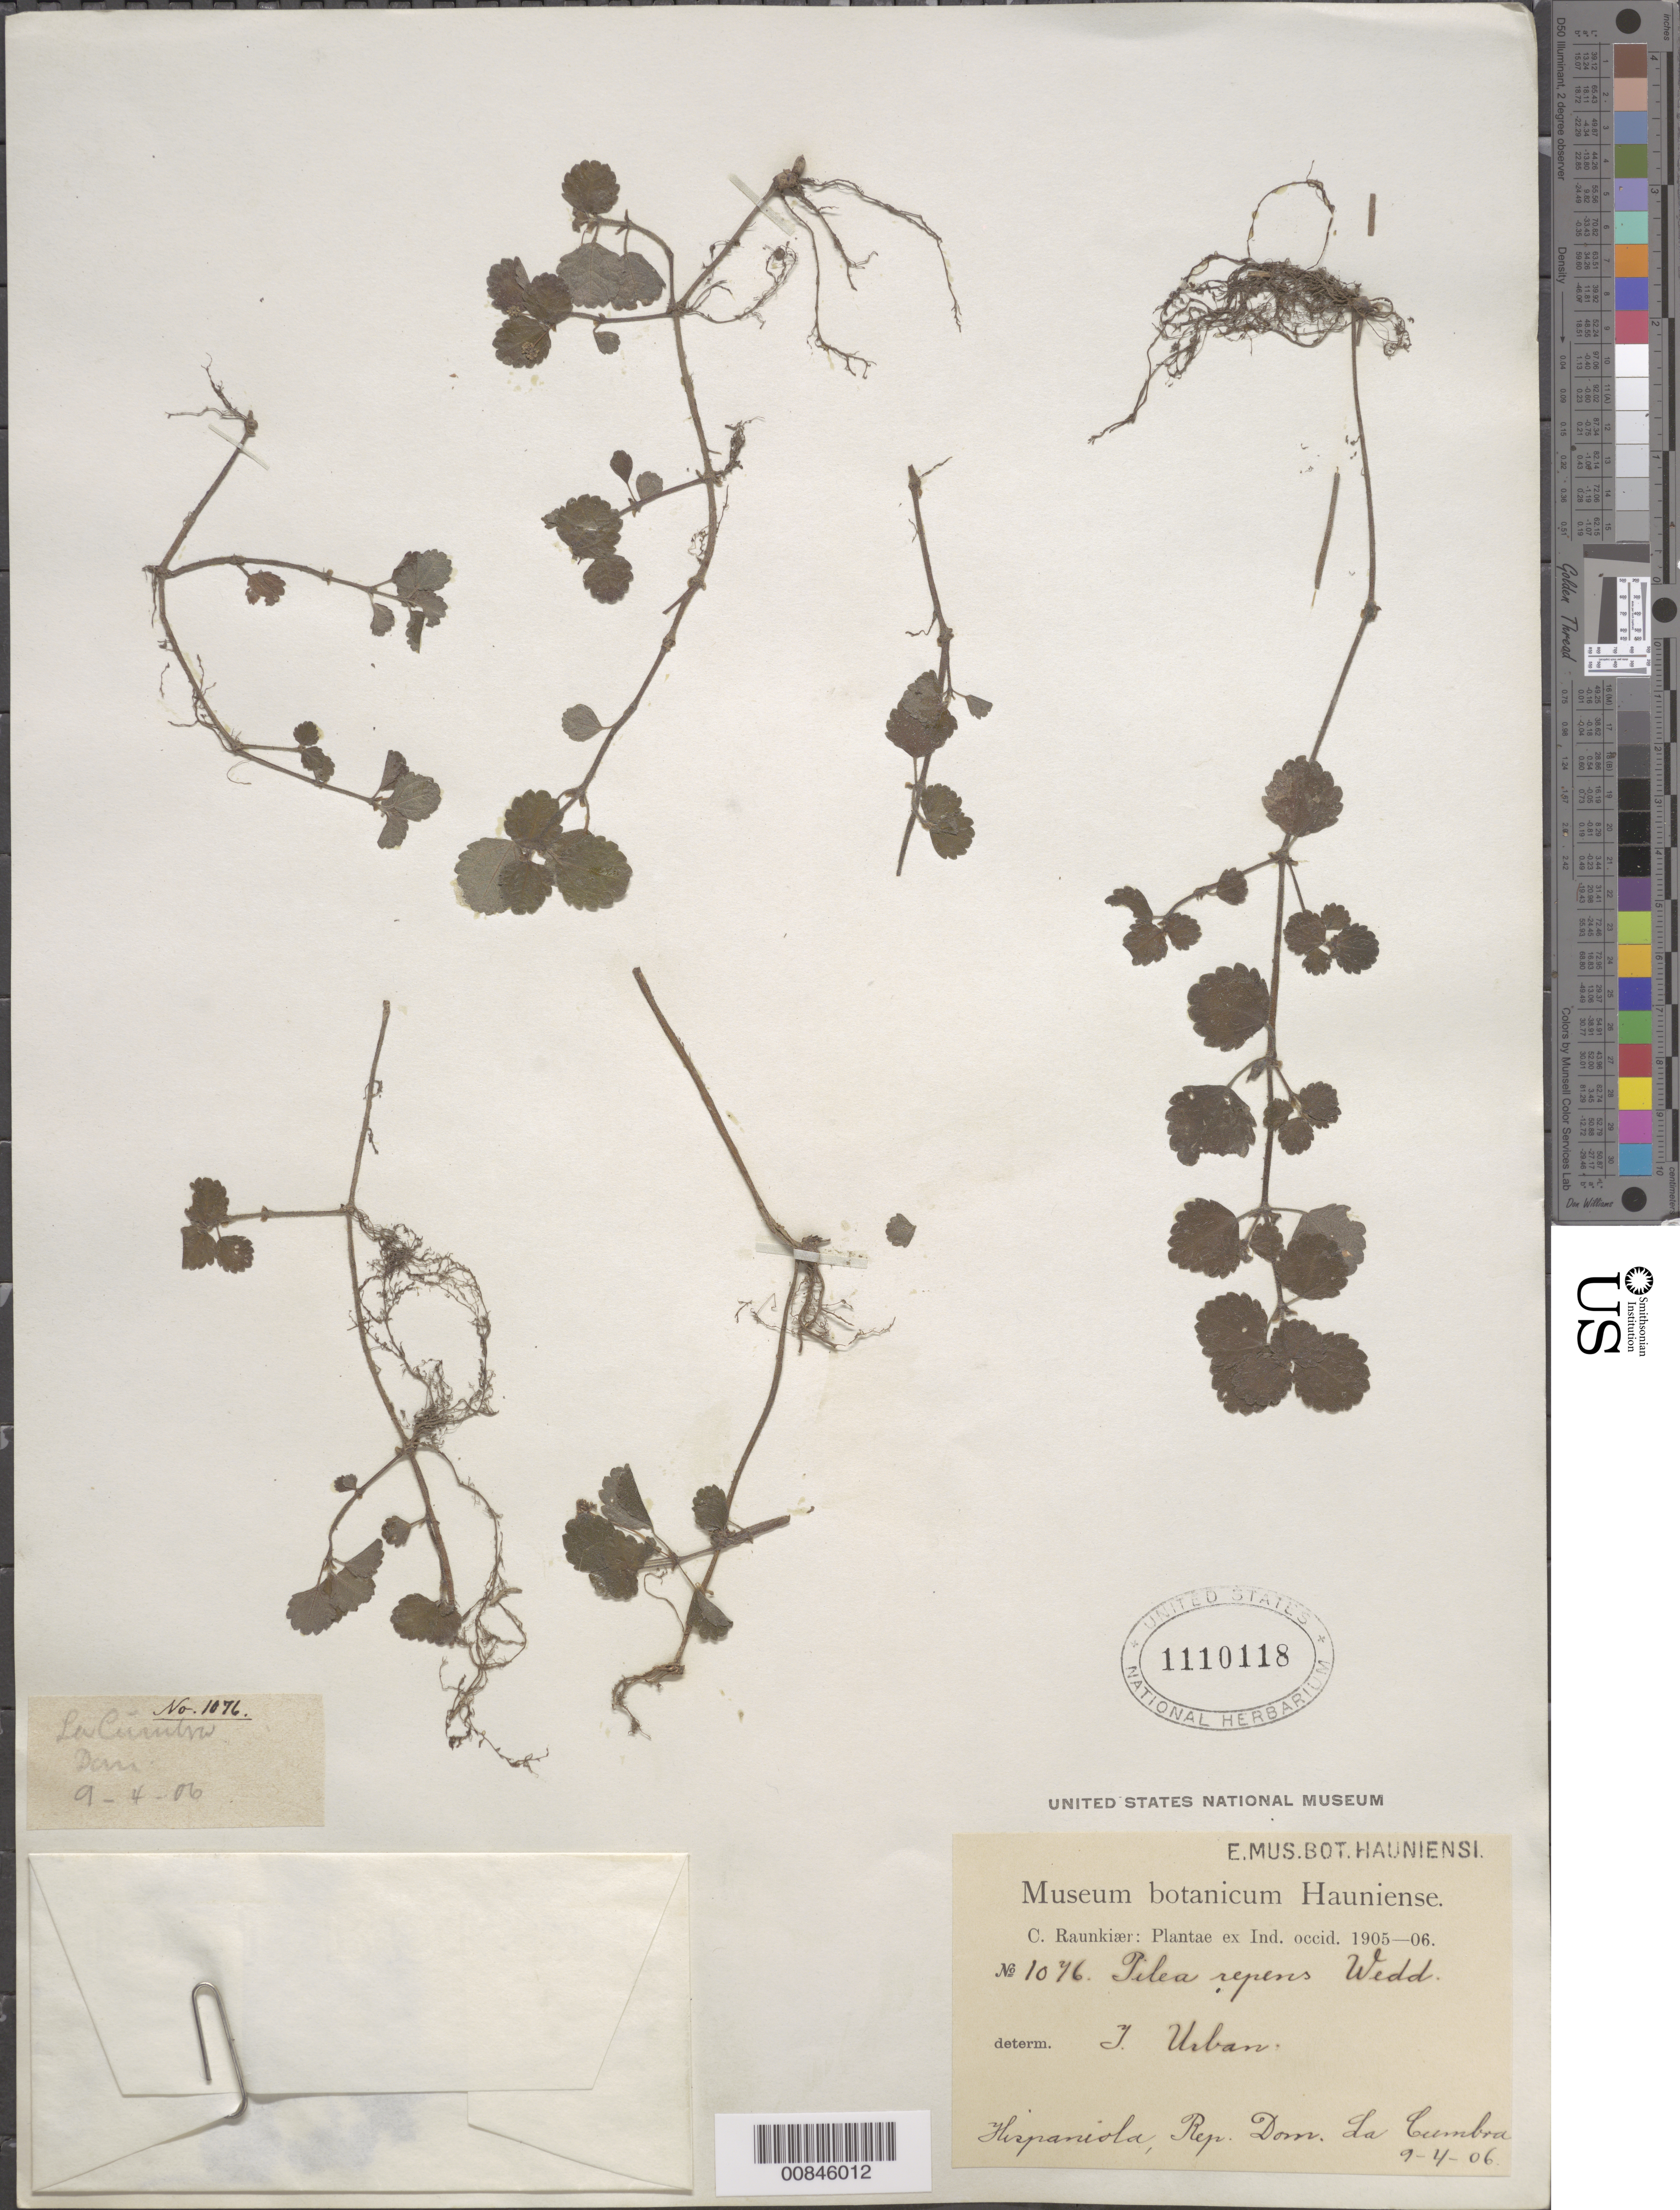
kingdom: Plantae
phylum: Tracheophyta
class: Magnoliopsida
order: Rosales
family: Urticaceae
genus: Pilea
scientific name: Pilea repens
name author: (Sw.) Wedd.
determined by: Urban, Ignatz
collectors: C. C. Raunkiaer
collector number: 1076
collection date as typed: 09 Apr 1906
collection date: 1906-04-09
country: Dominican Republic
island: Hispaniola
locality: La Cumbra.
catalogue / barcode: US 1110118